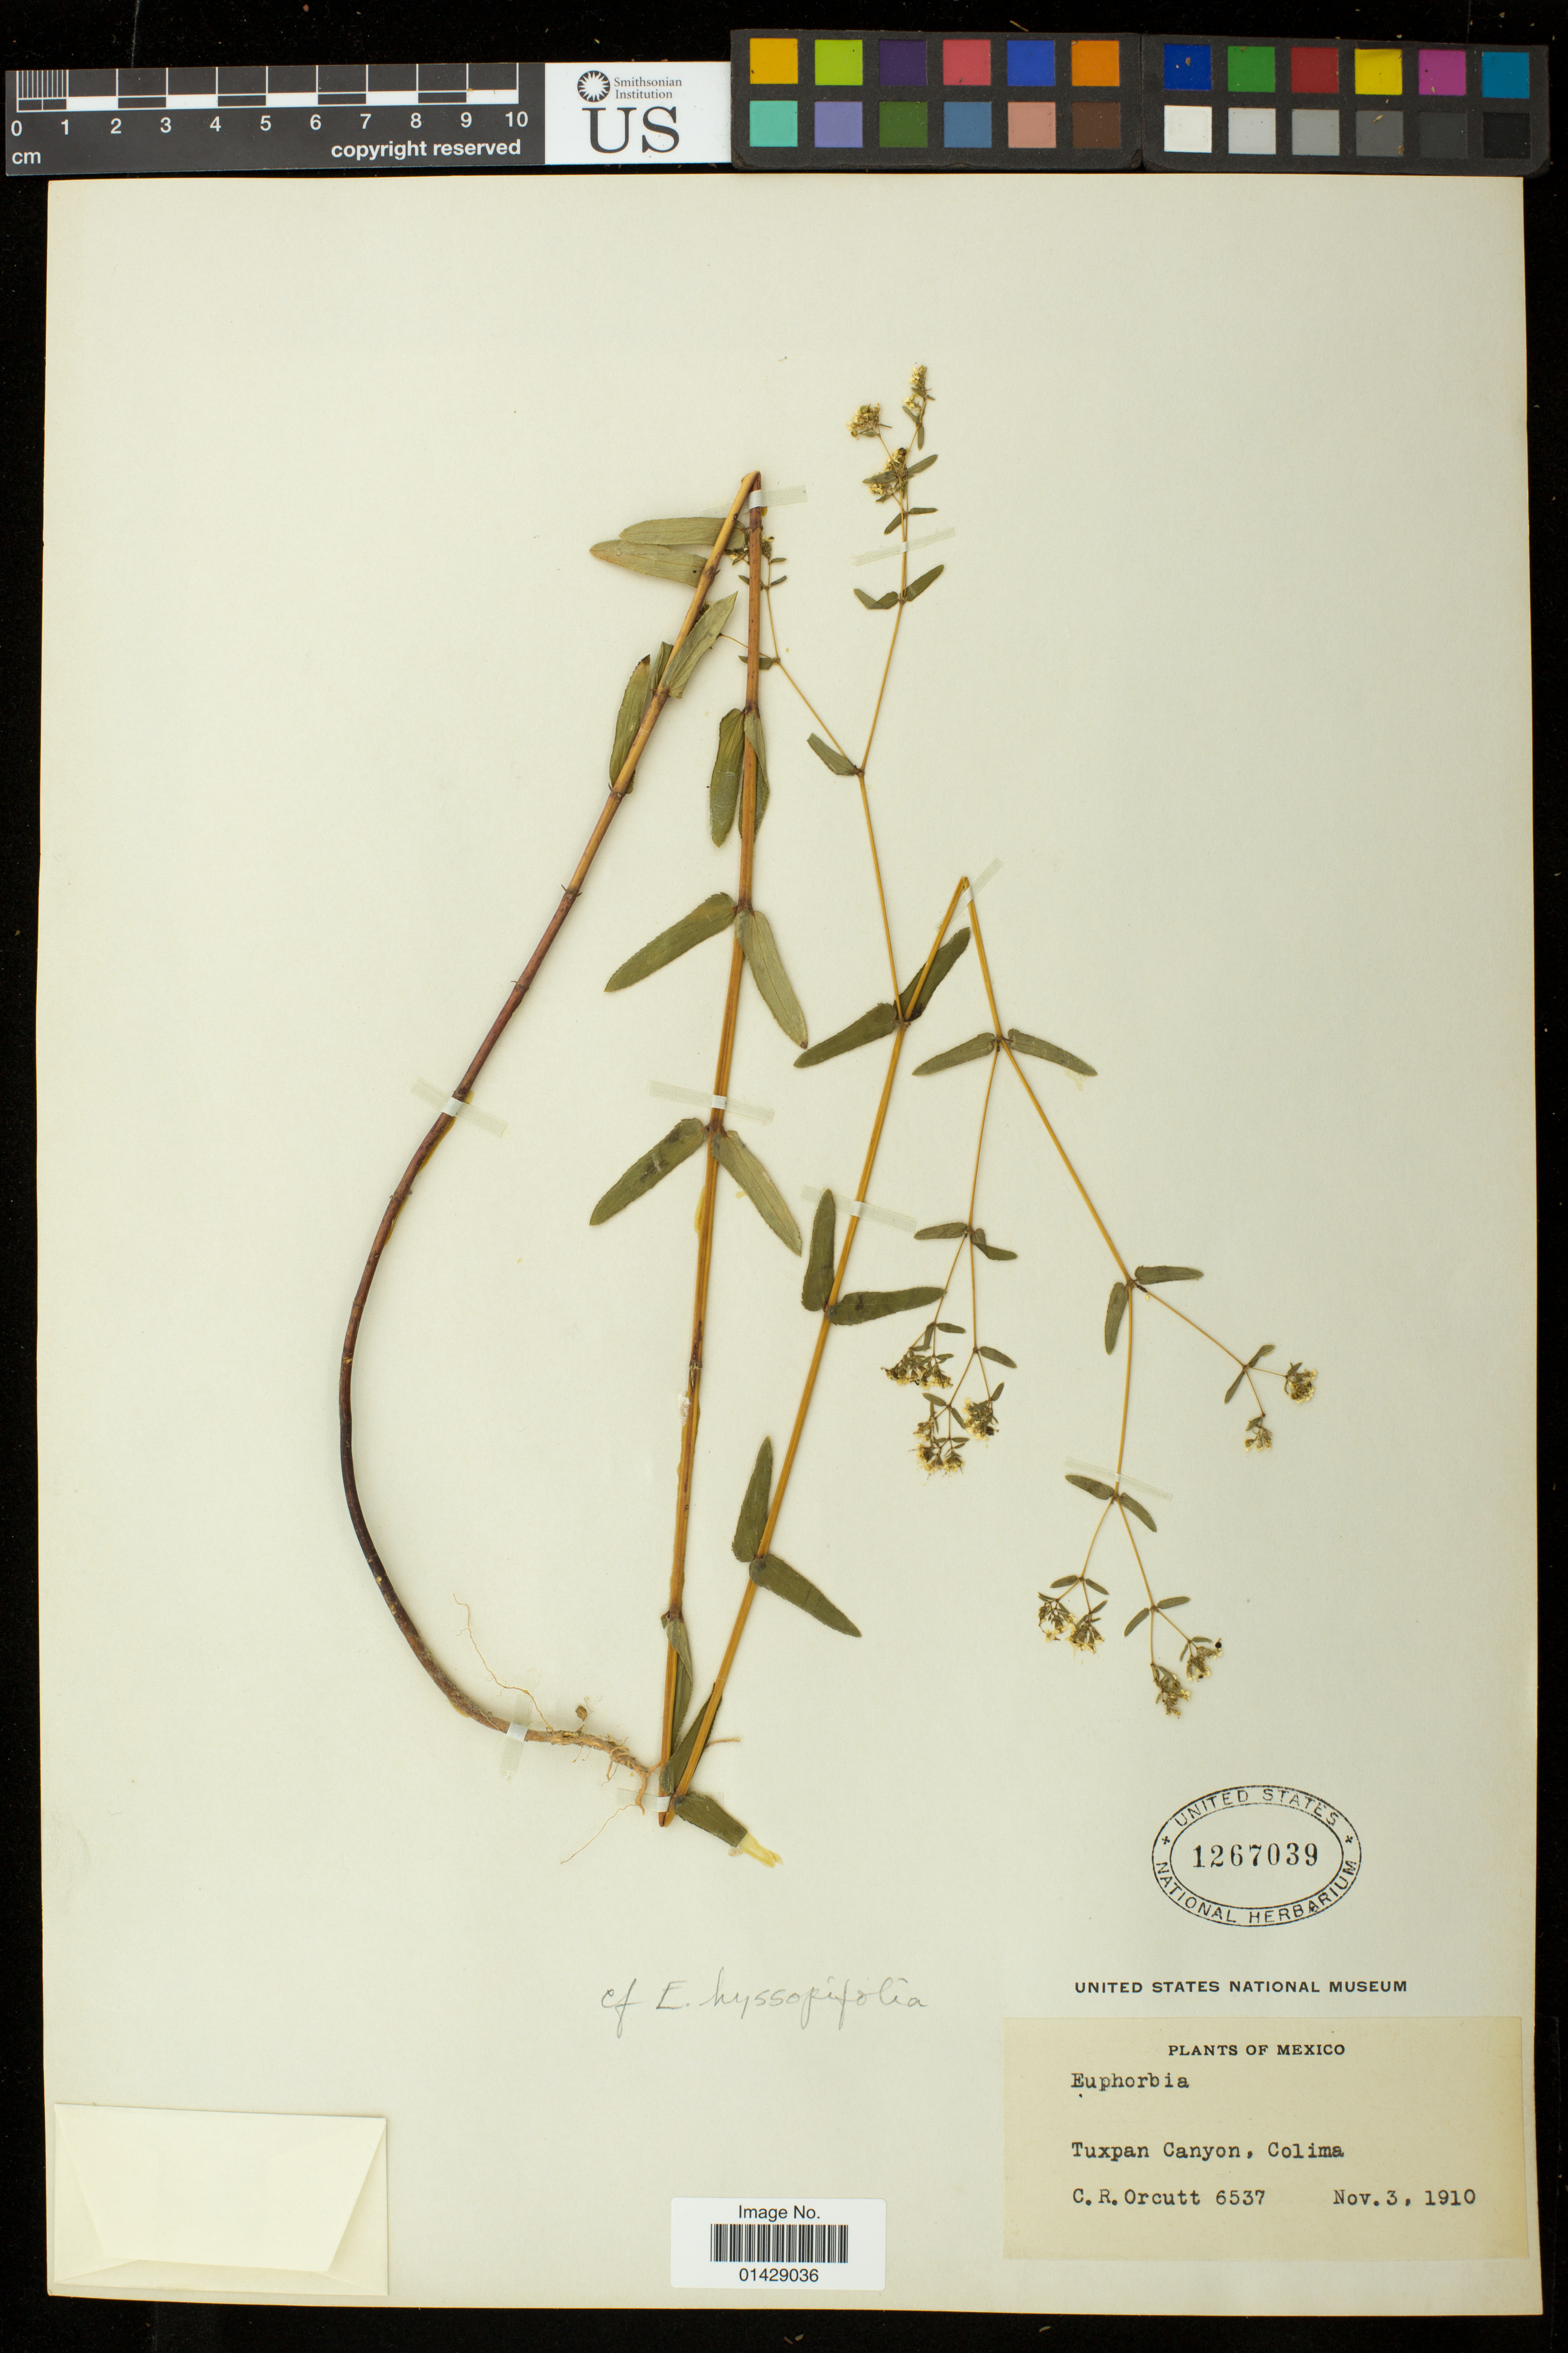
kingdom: Plantae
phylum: Tracheophyta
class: Magnoliopsida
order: Malpighiales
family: Euphorbiaceae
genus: Euphorbia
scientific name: Euphorbia hyssopifolia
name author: L.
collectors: C. R. Orcutt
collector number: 6537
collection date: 1910-11-03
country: Mexico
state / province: Jalisco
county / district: Tuxpan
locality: Tuxpan Canyon, Colima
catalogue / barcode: US 1267039